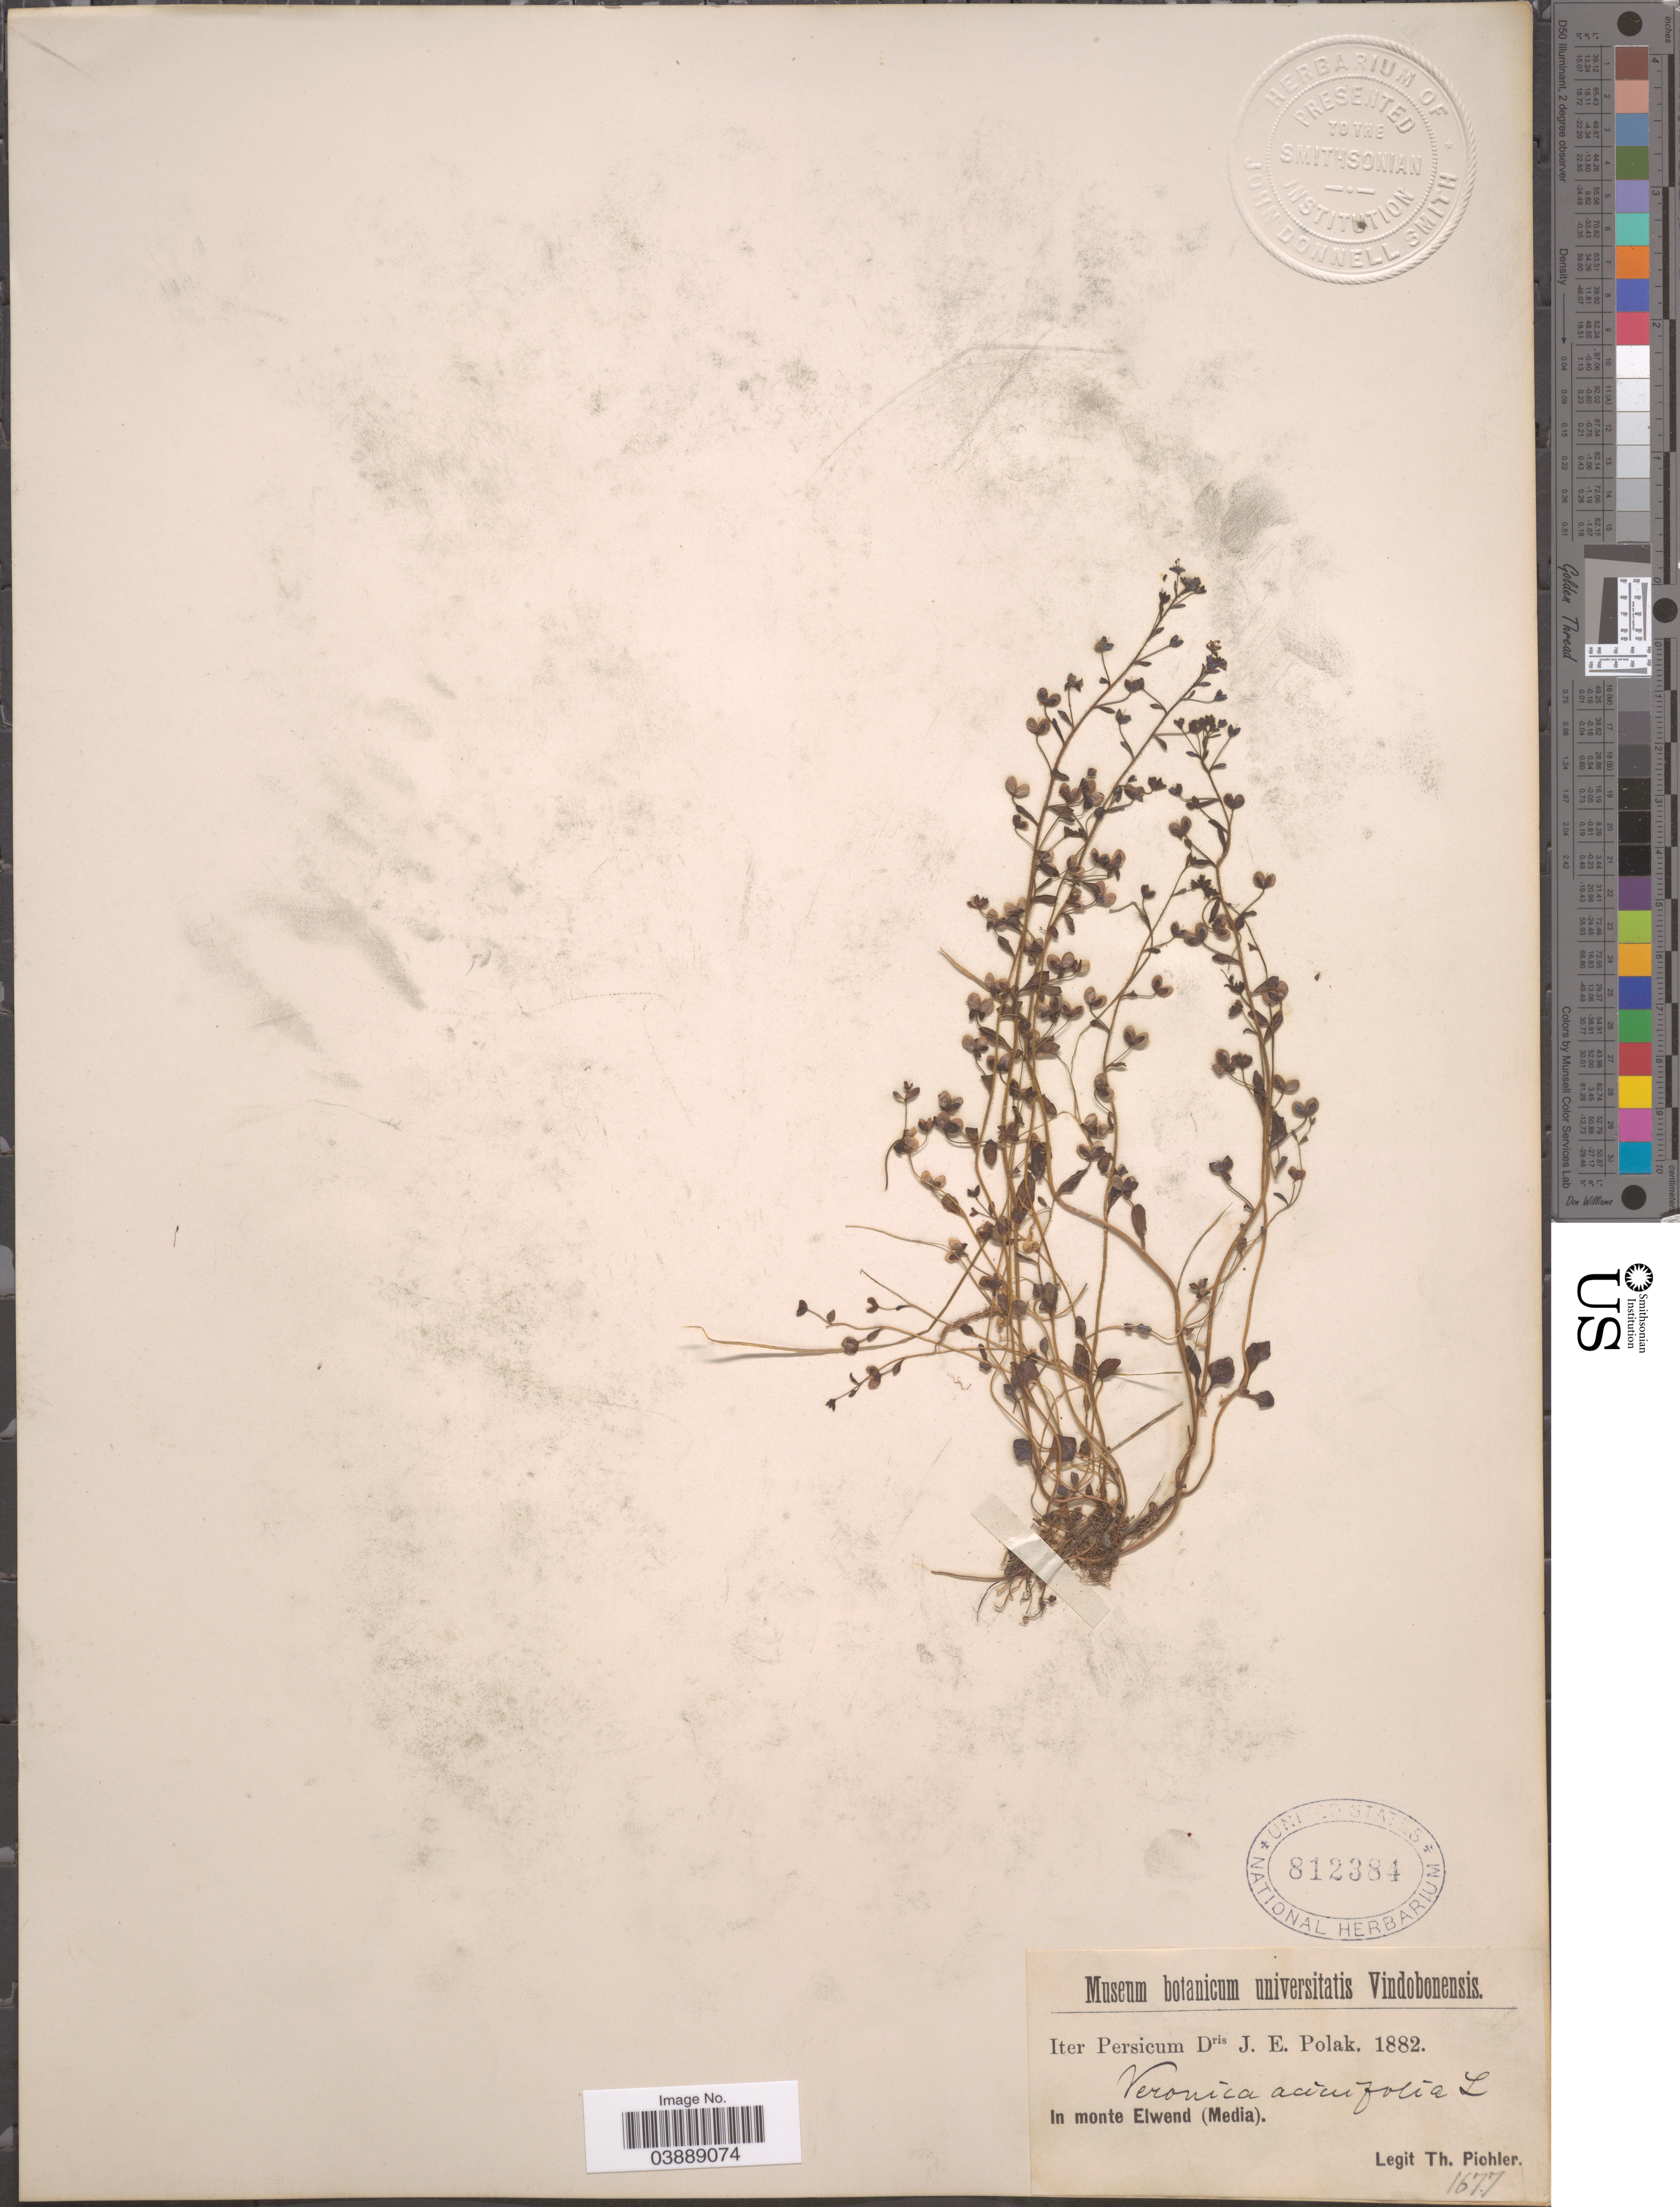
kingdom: Plantae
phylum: Tracheophyta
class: Magnoliopsida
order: Lamiales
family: Plantaginaceae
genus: Veronica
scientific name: Veronica acinifolia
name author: L.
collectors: T. Pichler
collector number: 1677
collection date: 1882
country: Iran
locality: Iter Persicum. In monte Elwend (Media).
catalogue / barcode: US 812384